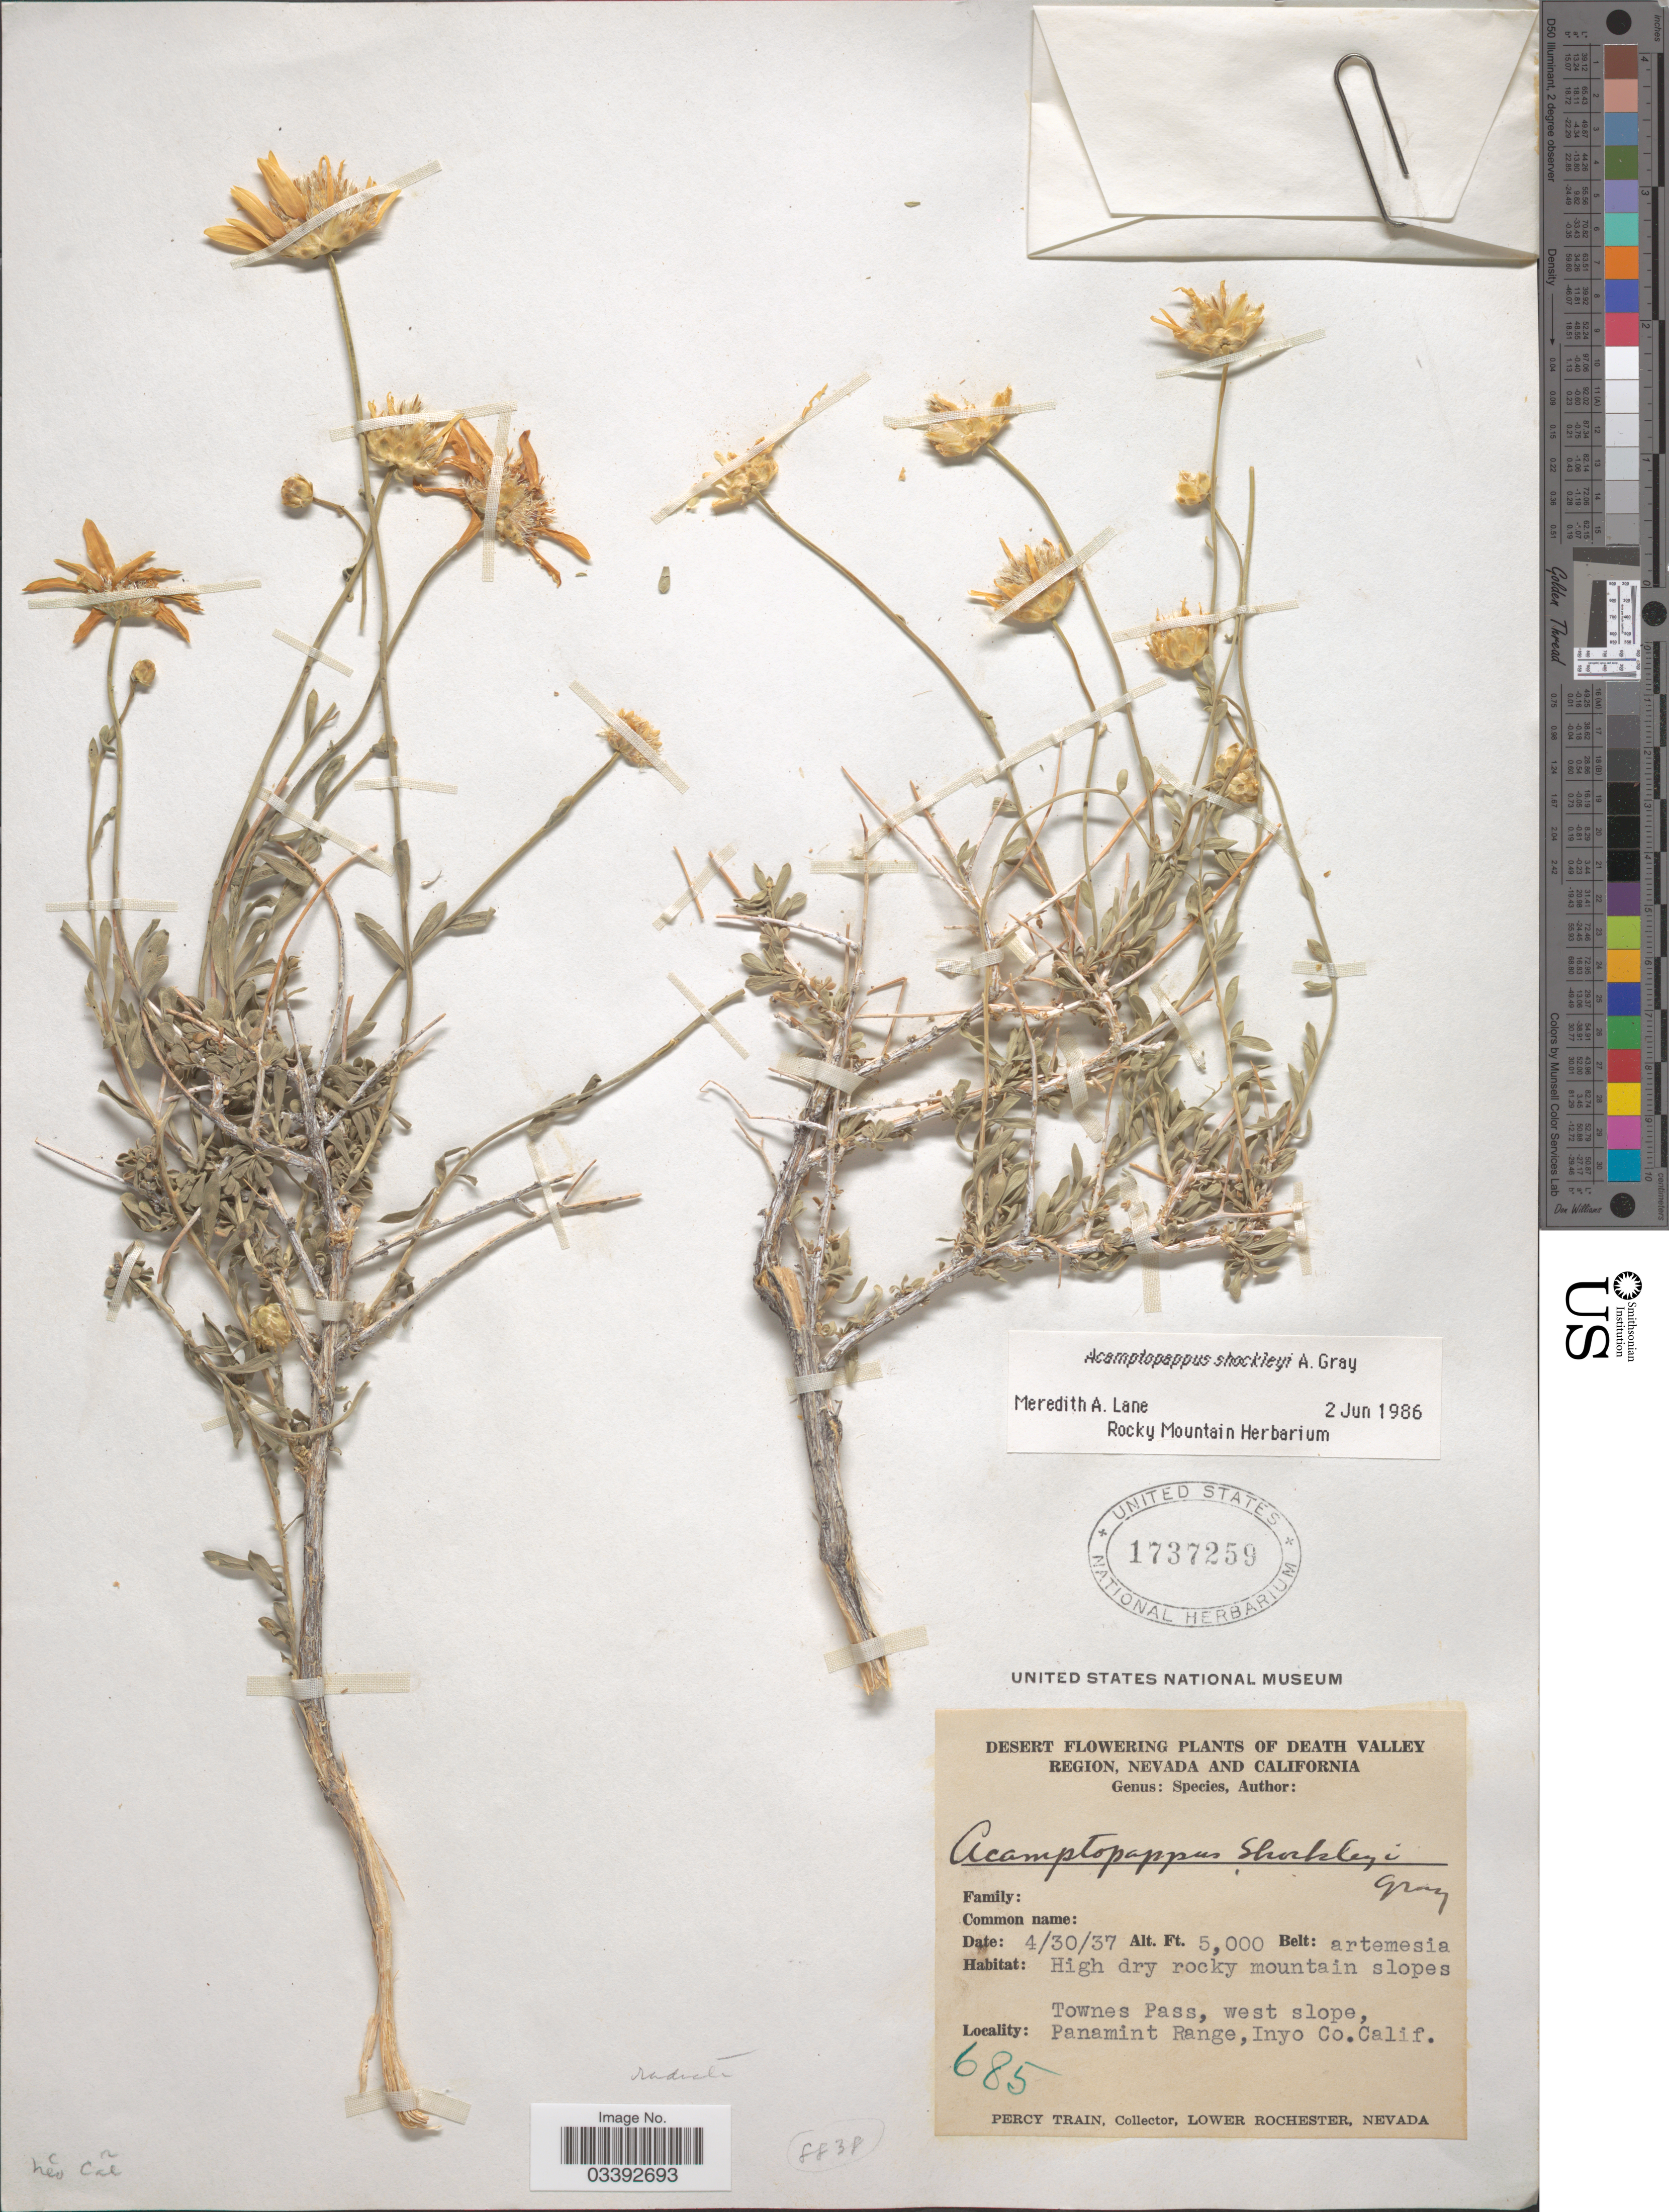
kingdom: Plantae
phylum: Tracheophyta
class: Magnoliopsida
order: Asterales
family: Asteraceae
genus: Acamptopappus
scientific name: Acamptopappus shockleyi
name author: A. Gray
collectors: P. Train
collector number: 685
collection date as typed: Transcribed d/m/y: 30/4/37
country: United States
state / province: California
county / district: Inyo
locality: Belt: artemesia. Death Valley Region. Townes Pass, west slope, Panamint Range, Inyo Co.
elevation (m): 1524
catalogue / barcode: US 1737259